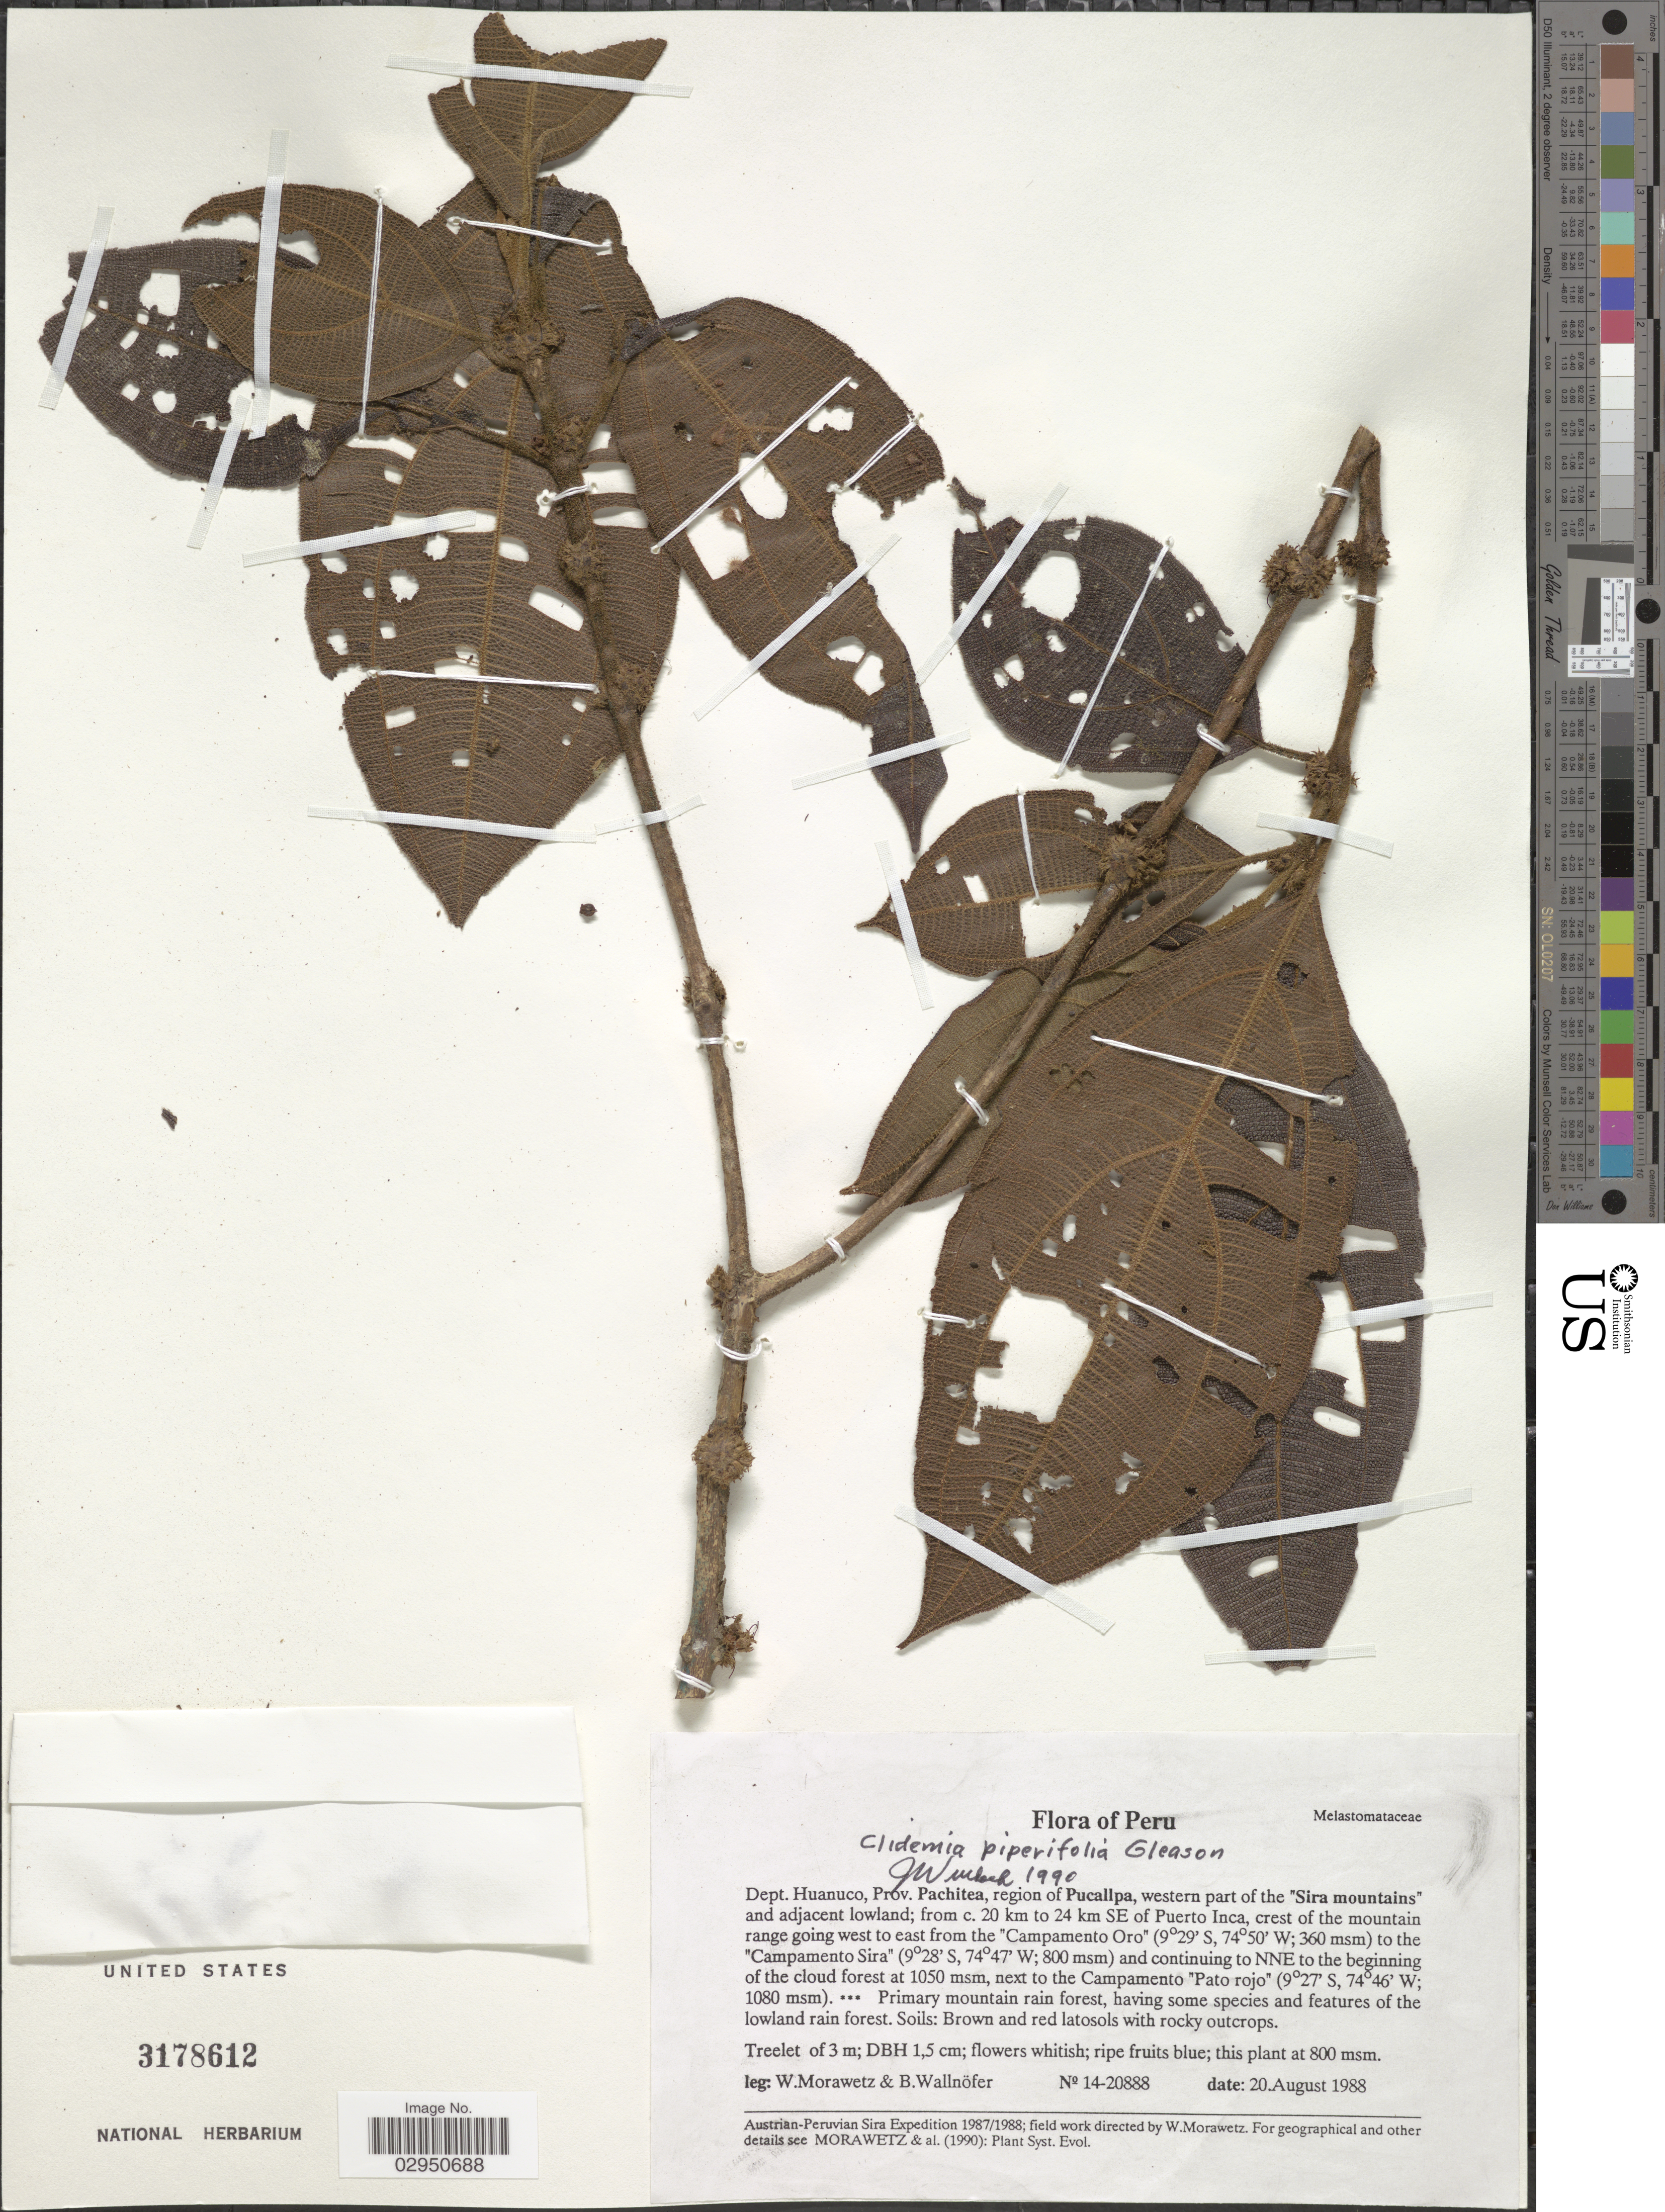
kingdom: Plantae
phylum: Tracheophyta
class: Magnoliopsida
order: Myrtales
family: Melastomataceae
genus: Clidemia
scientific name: Clidemia piperifolia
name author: Gleason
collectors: W. Morawetz & B. Wallnöfer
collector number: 14-20888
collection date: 1988-08-20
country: Peru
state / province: Huánuco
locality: Dept. Huanuco, Prov. Pachitea, region of Pucallpa, western part of the "Sira mountains" and adjacent lowland; from c. 20 km to 24 km SE of Puerto Inca, crest of the mountain range going west to east from the "Campamento Oro" to the "Campamento Sira" and continuing to NNE of the beginning of the cloud forest, next to the Campamento "Pato rojo".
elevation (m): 800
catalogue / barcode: US 3178612